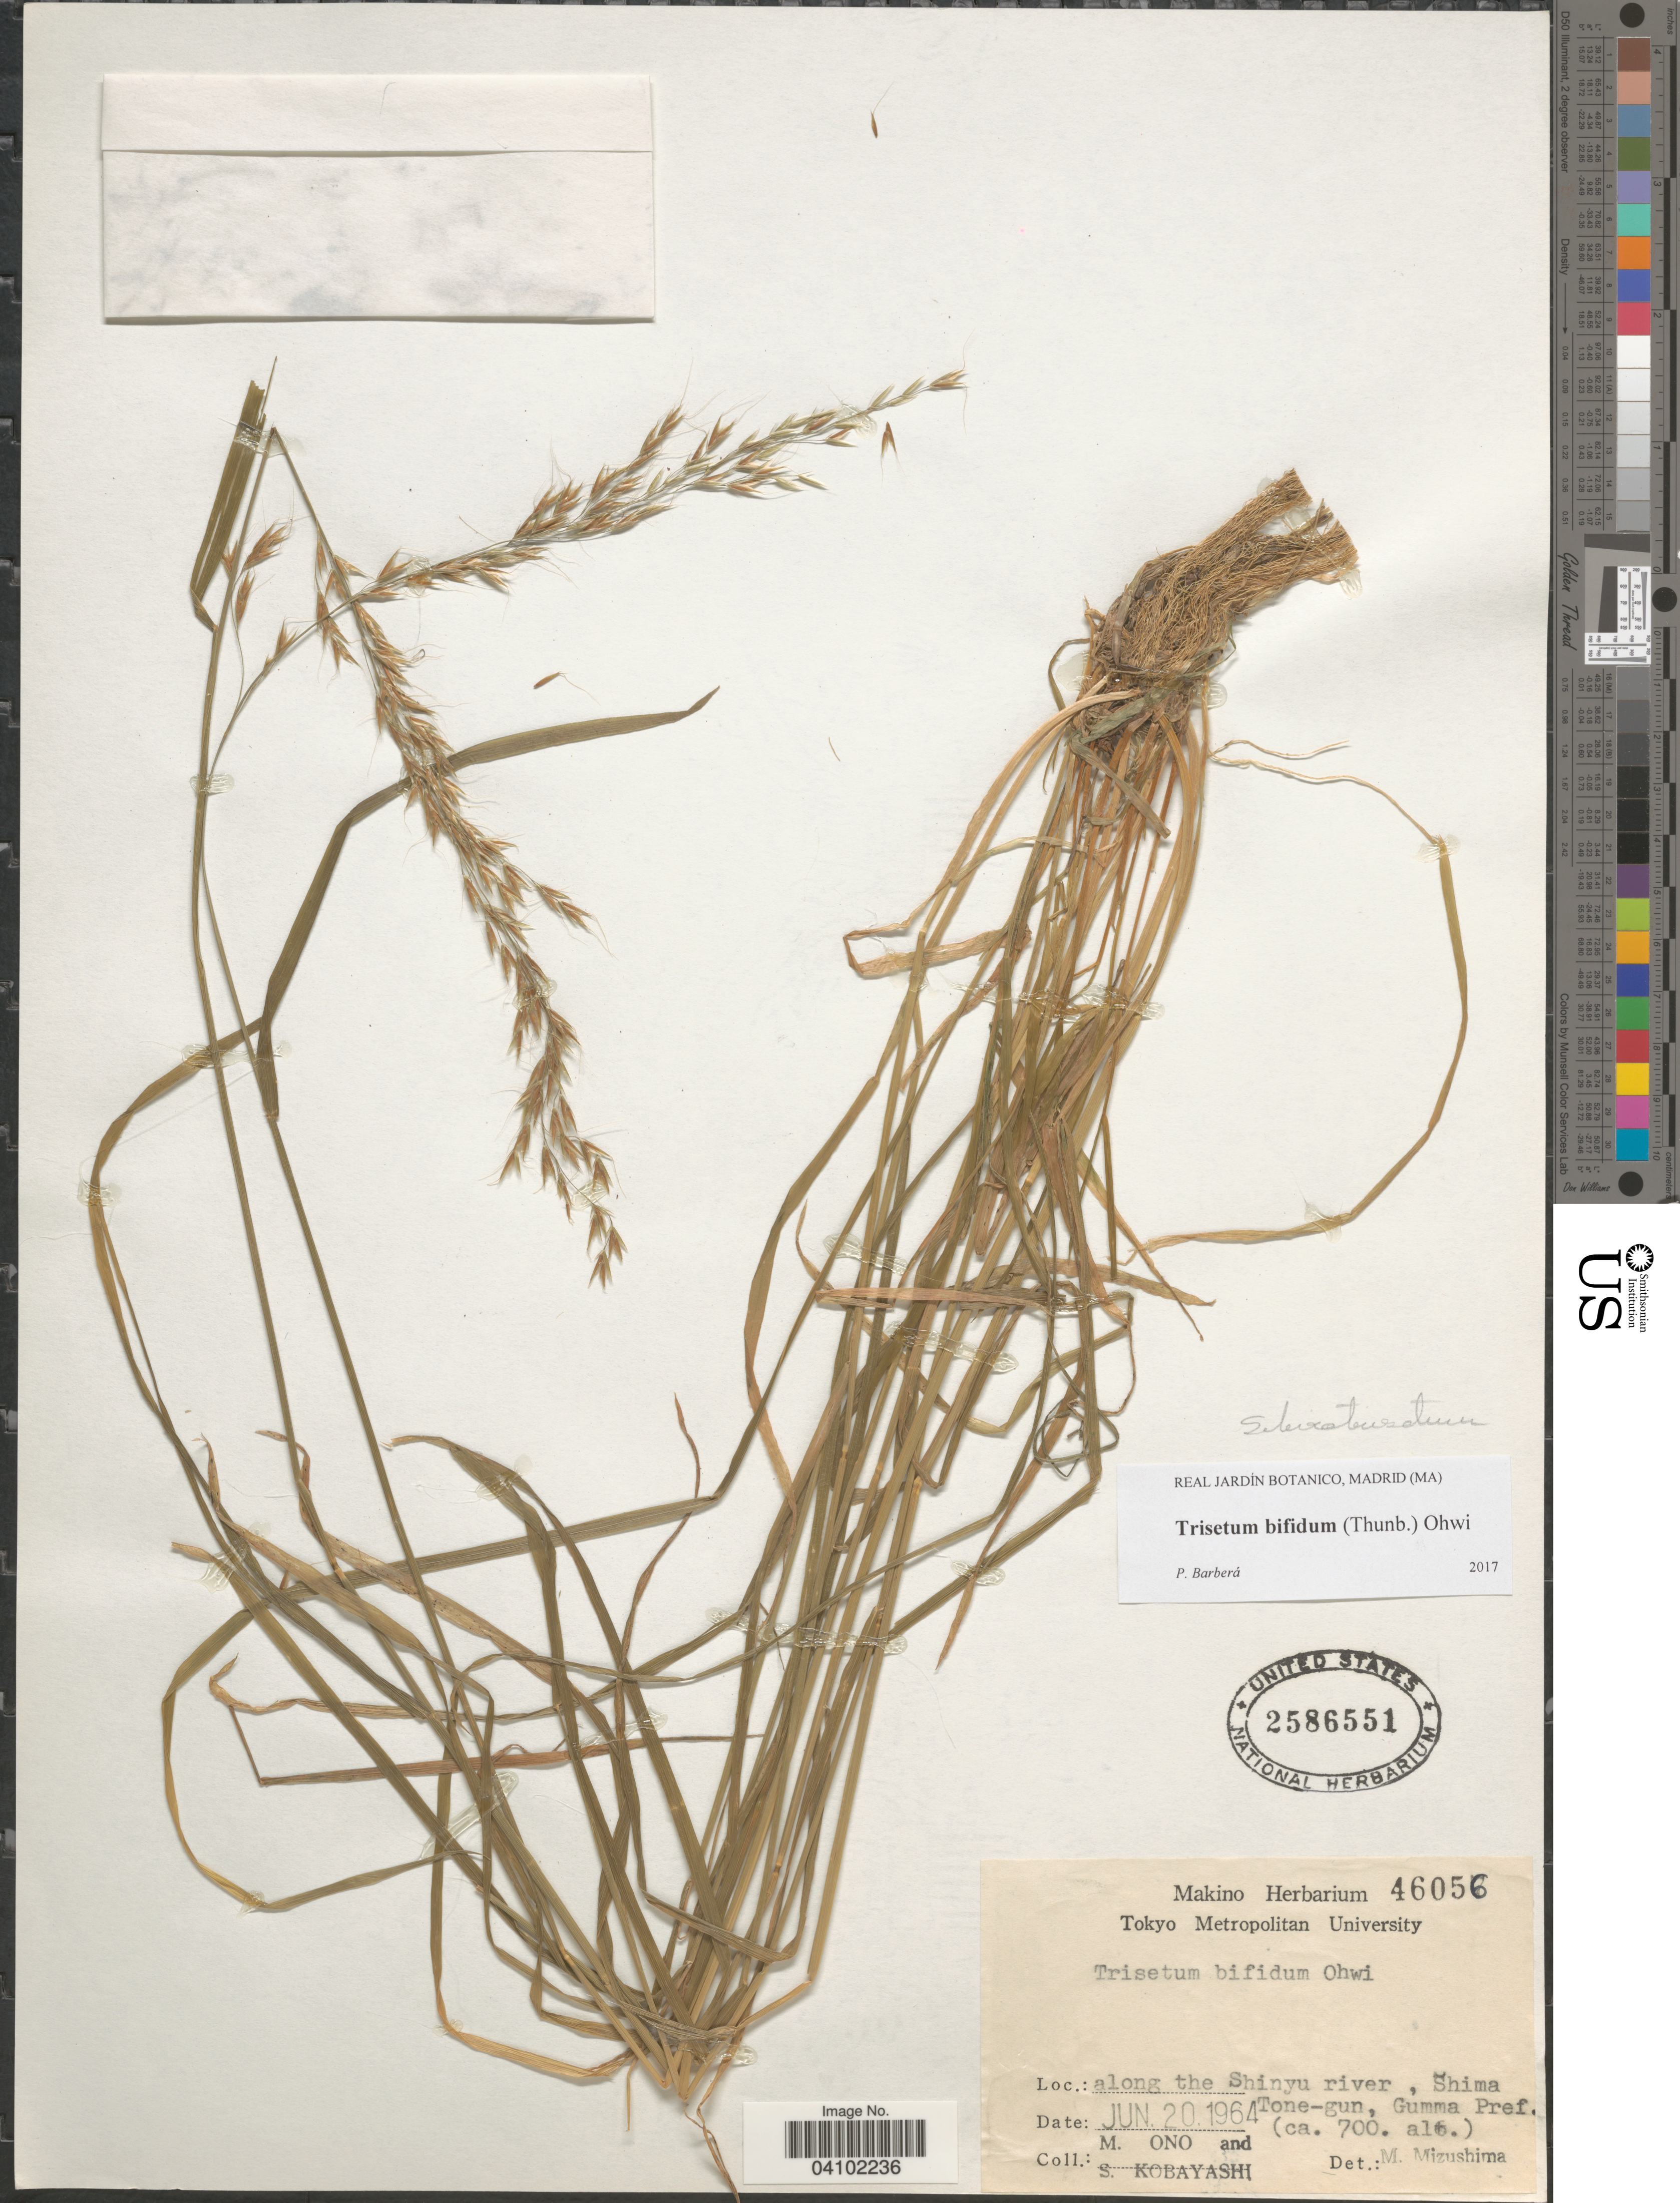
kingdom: Plantae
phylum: Tracheophyta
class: Liliopsida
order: Poales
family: Poaceae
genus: Sibirotrisetum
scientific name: Sibirotrisetum bifidum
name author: (Thunb.) Barberá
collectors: M. Ono & S. Kobayashi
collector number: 46056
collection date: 1964-06-20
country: Japan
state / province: Gunma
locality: Along the Shinyu river, Shima. Tone-gun, Gumma Pref.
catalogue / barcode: US 2586551